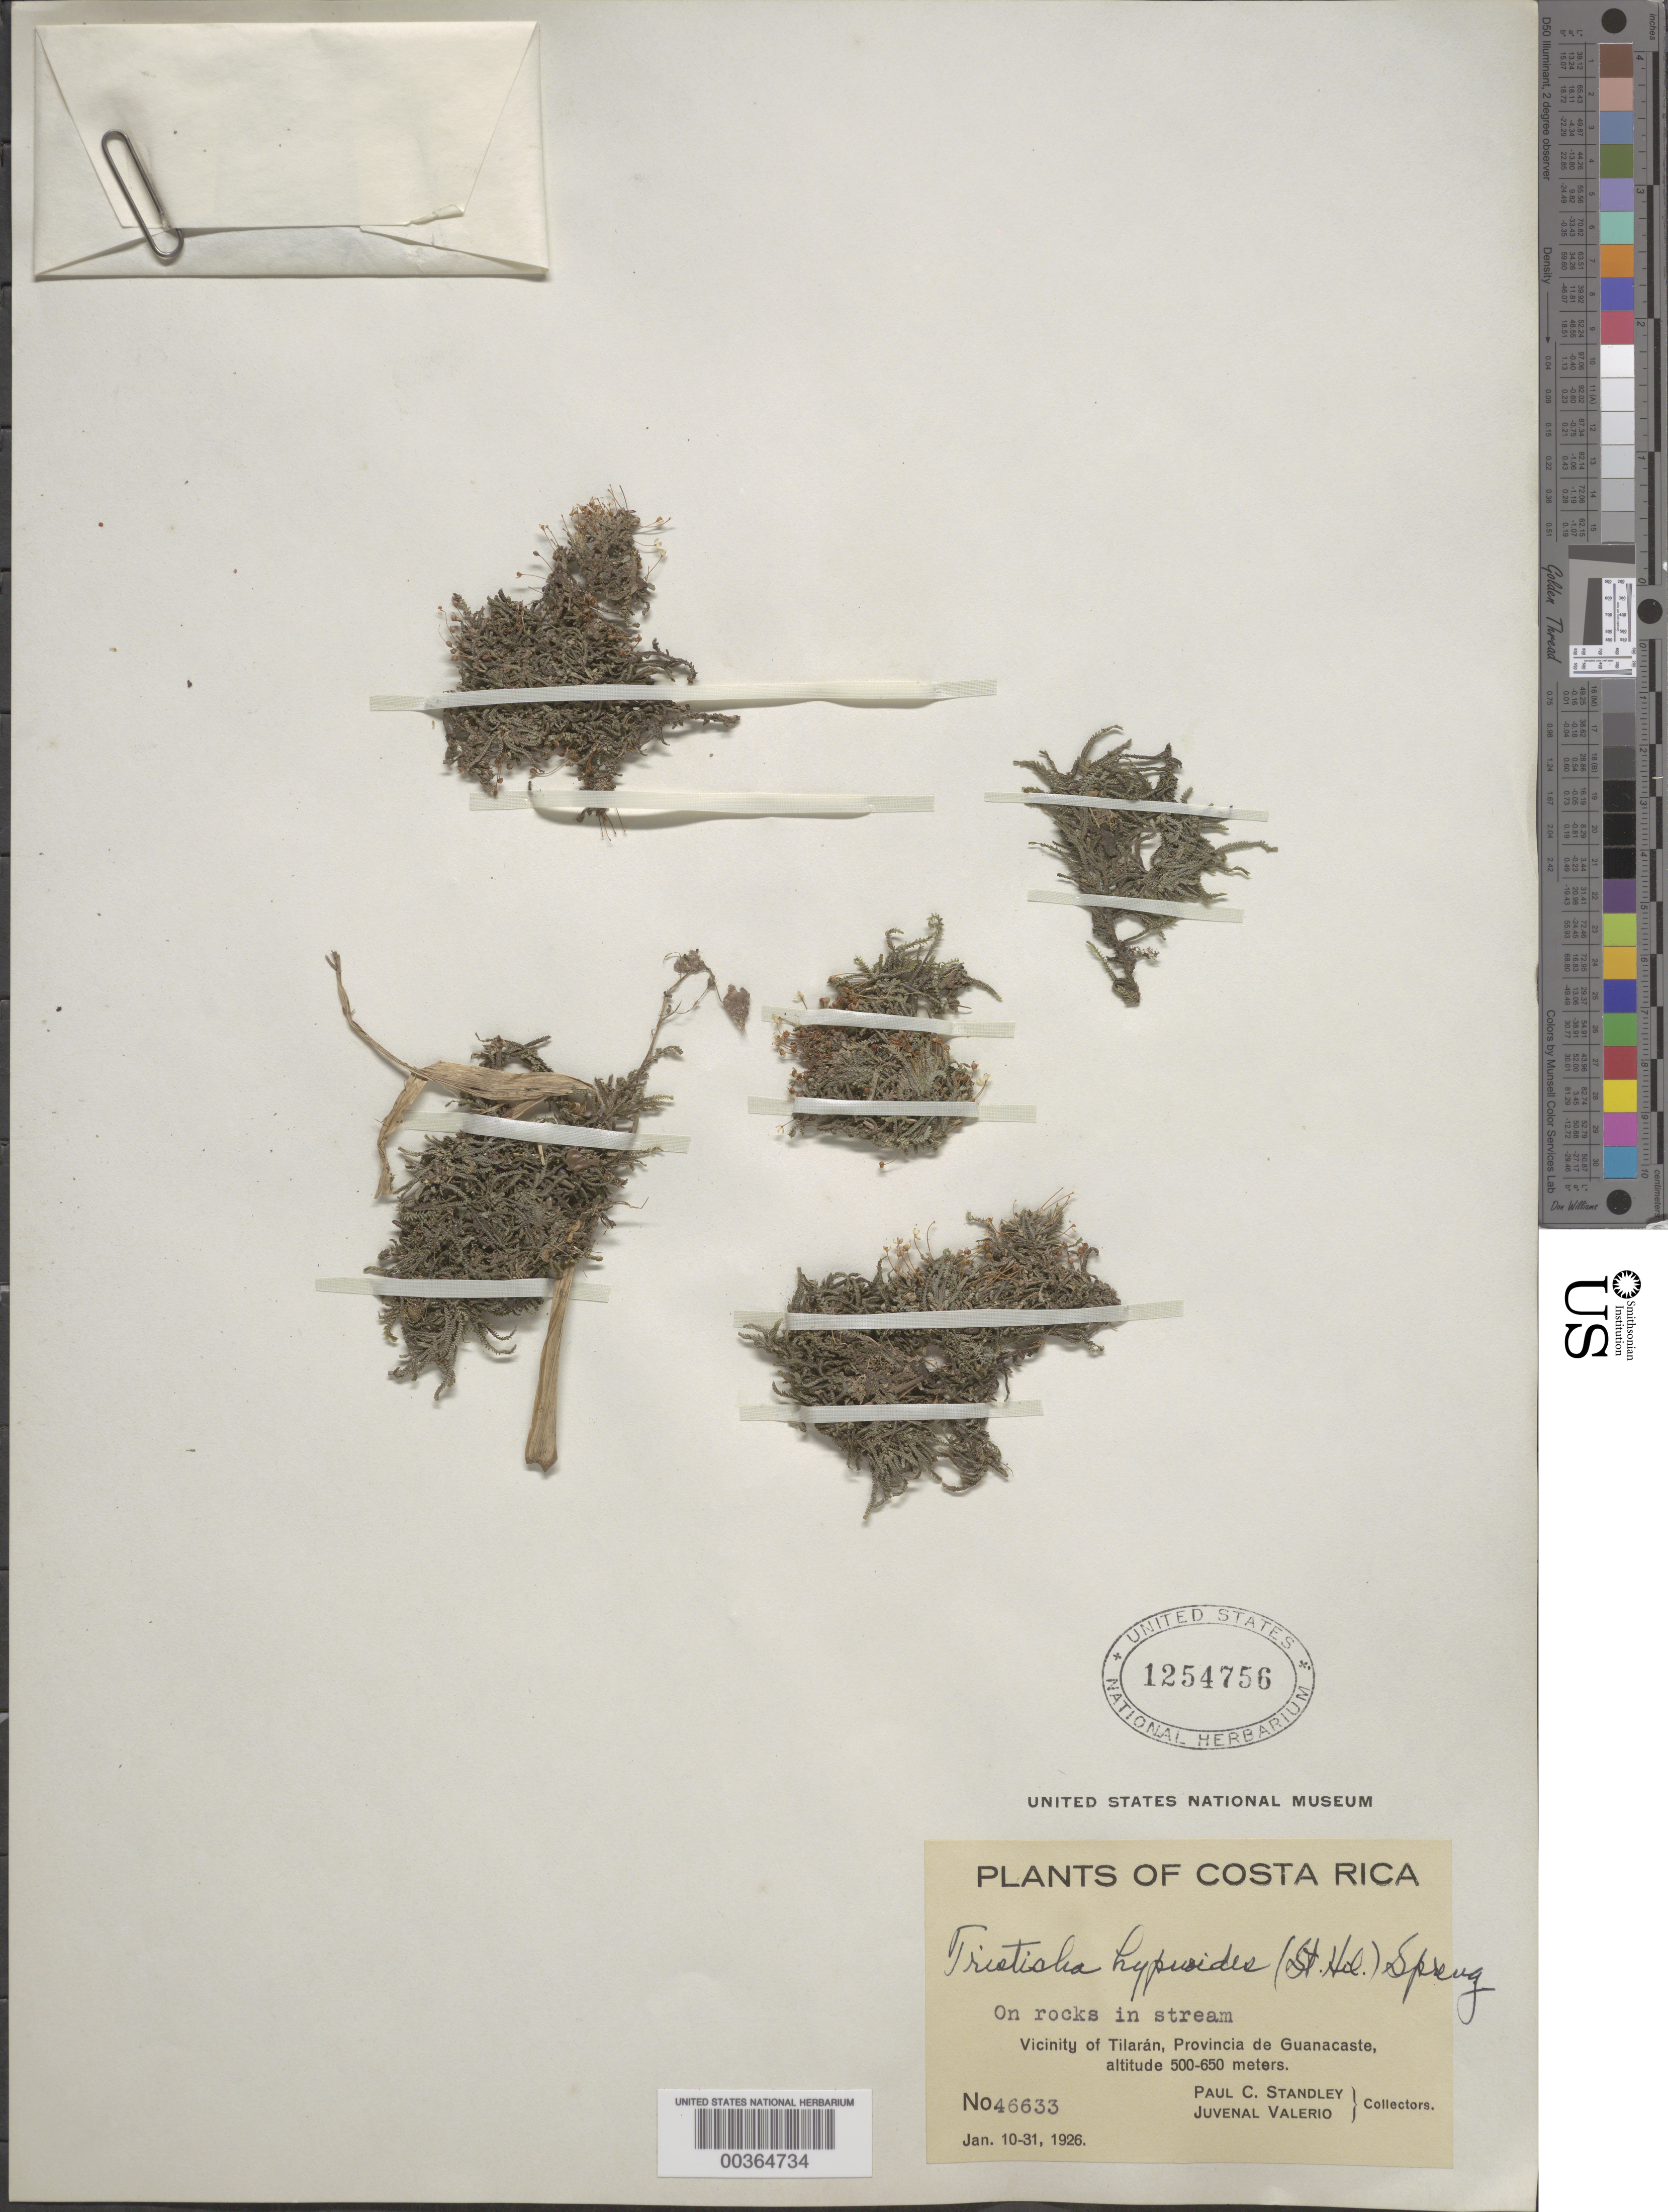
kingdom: Plantae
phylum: Tracheophyta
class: Magnoliopsida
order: Malpighiales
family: Podostemaceae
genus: Tristicha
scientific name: Tristicha trifaria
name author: (Willd.) Spreng.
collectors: P. C. Standley & J. Valerio R.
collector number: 46346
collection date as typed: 10 Jan 1926 to 31 Jan 1926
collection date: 1926-01-10/1926-01-31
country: Costa Rica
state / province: Guanacaste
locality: Vicinity of Tilaran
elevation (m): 500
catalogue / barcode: US 1254756